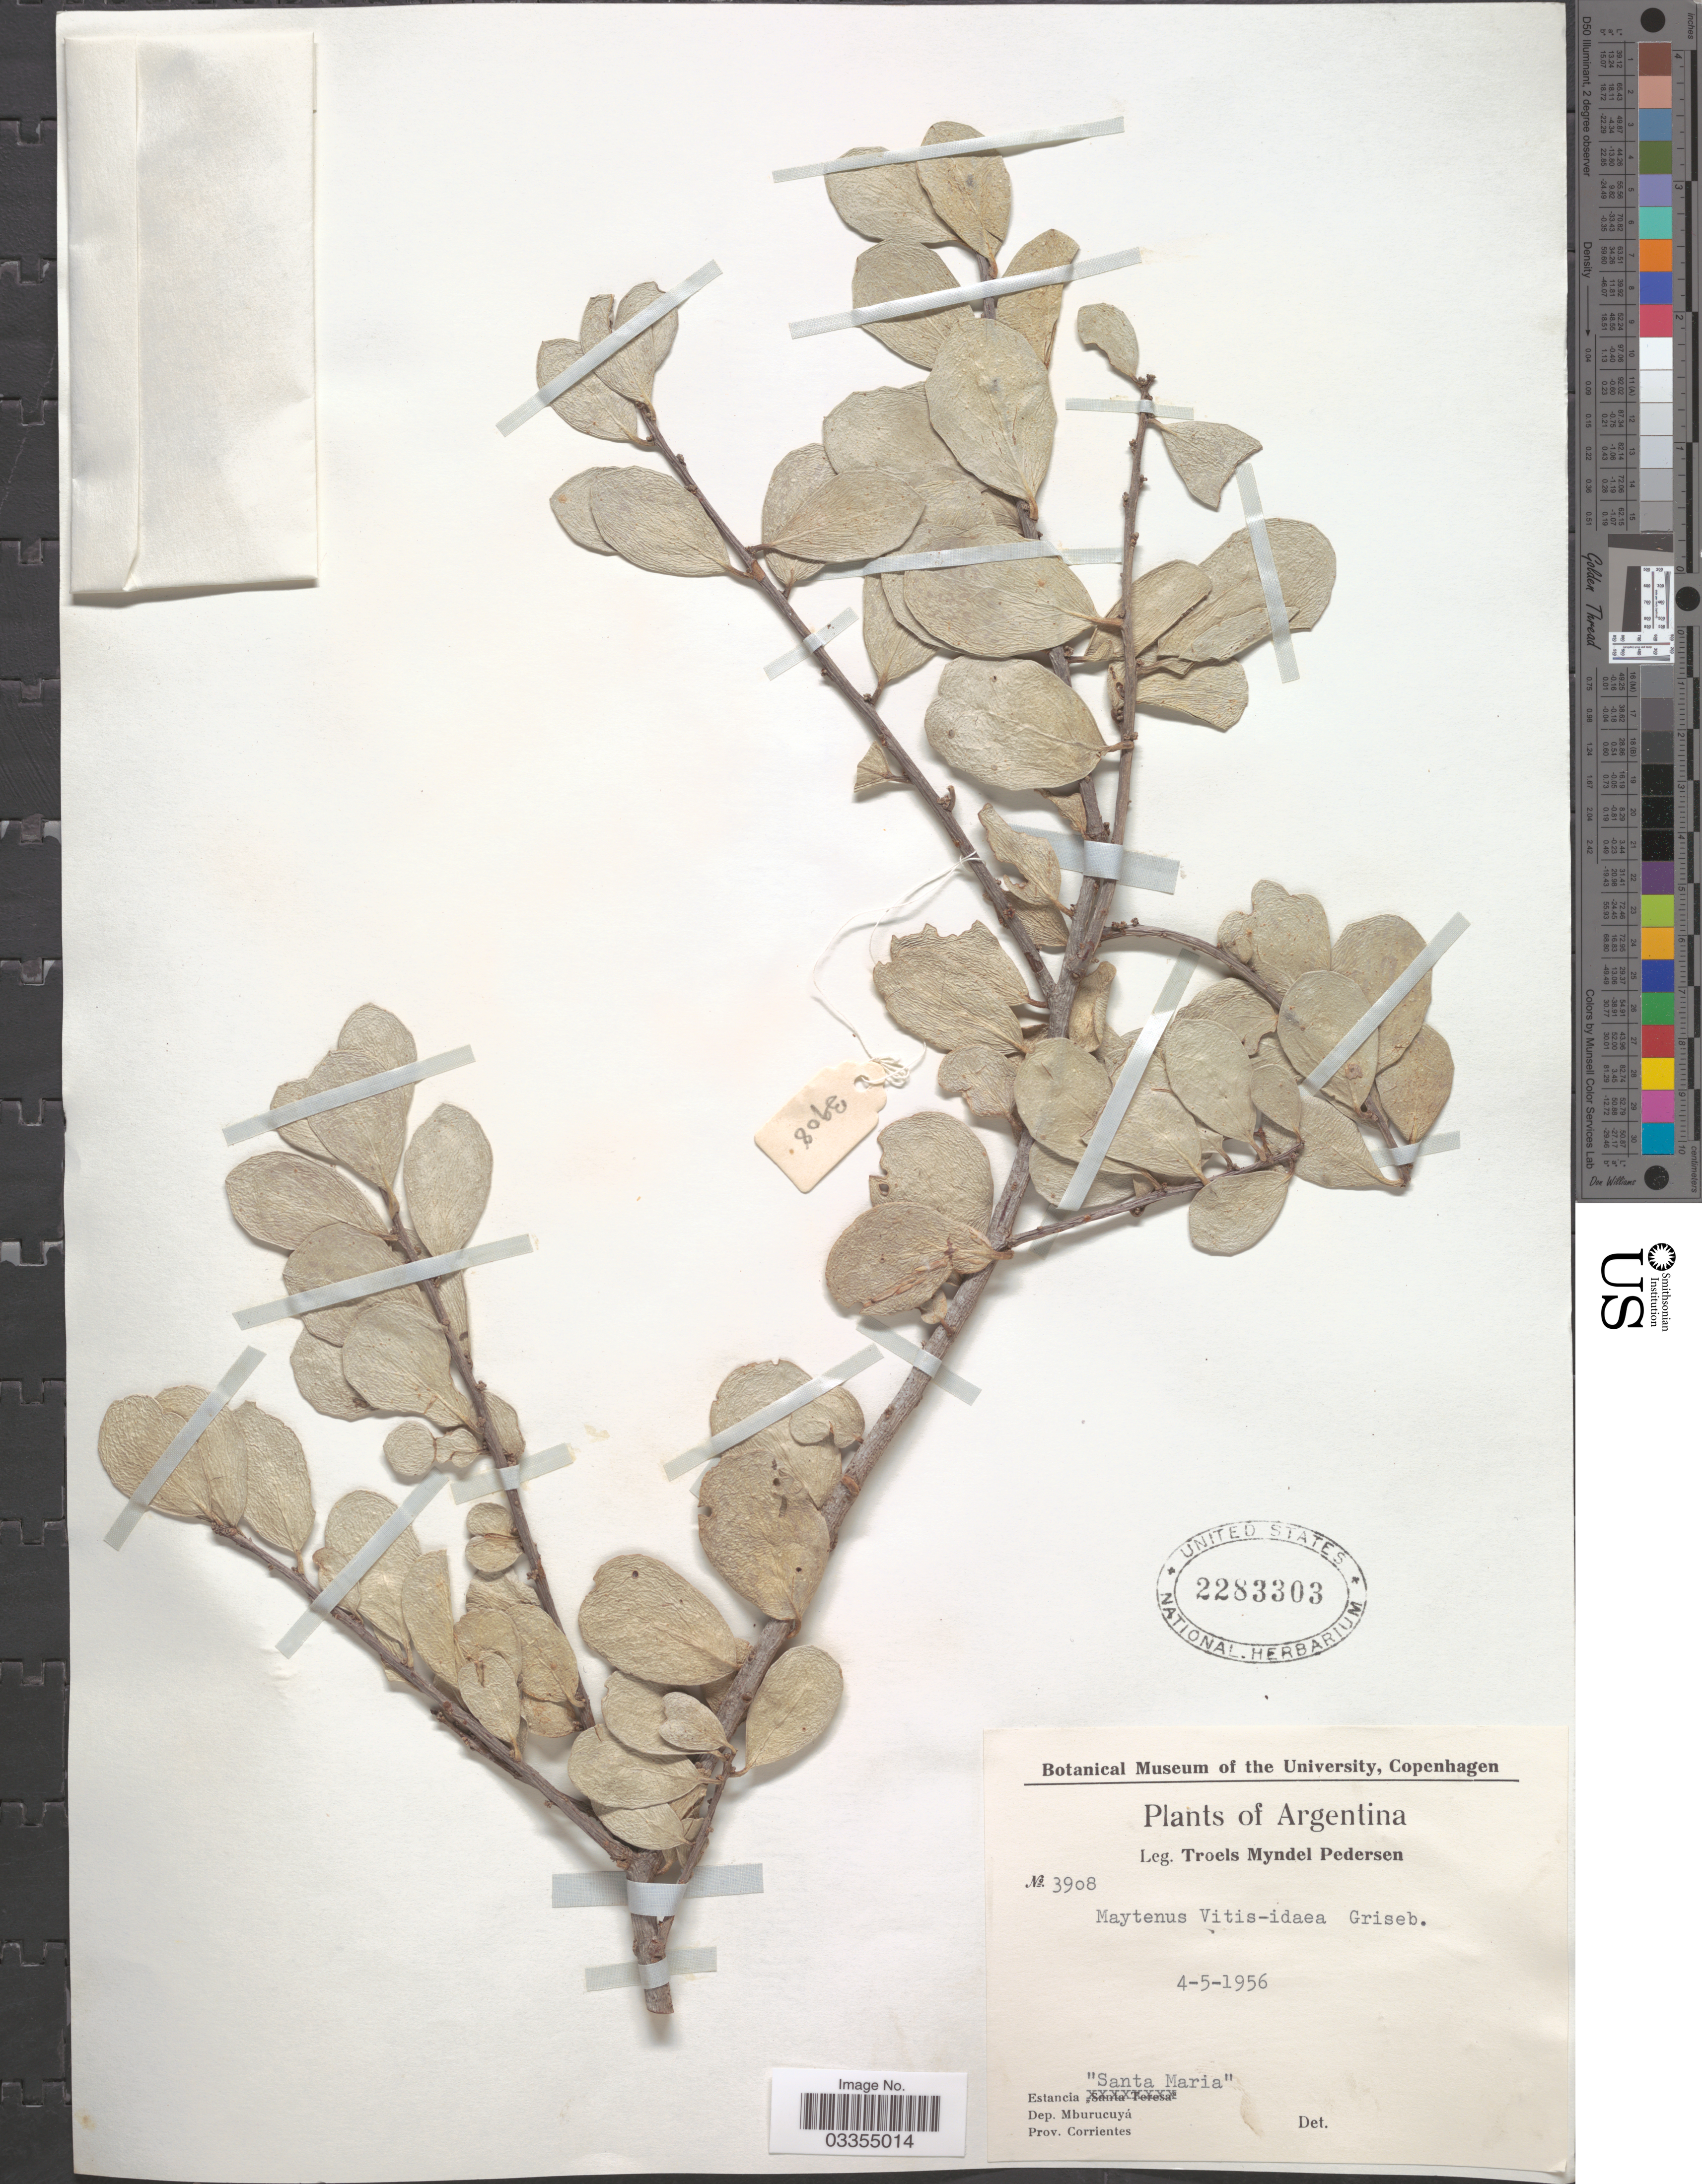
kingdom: Plantae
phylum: Tracheophyta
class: Magnoliopsida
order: Celastrales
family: Celastraceae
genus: Tricerma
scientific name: Tricerma vitis-idaeum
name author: (Griseb.) Lundell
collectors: T. Pederson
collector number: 3908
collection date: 1956-05-04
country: Argentina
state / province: Corrientes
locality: Estancia "Santa Maria". Dep. Mburucuyá.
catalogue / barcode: US 2283303